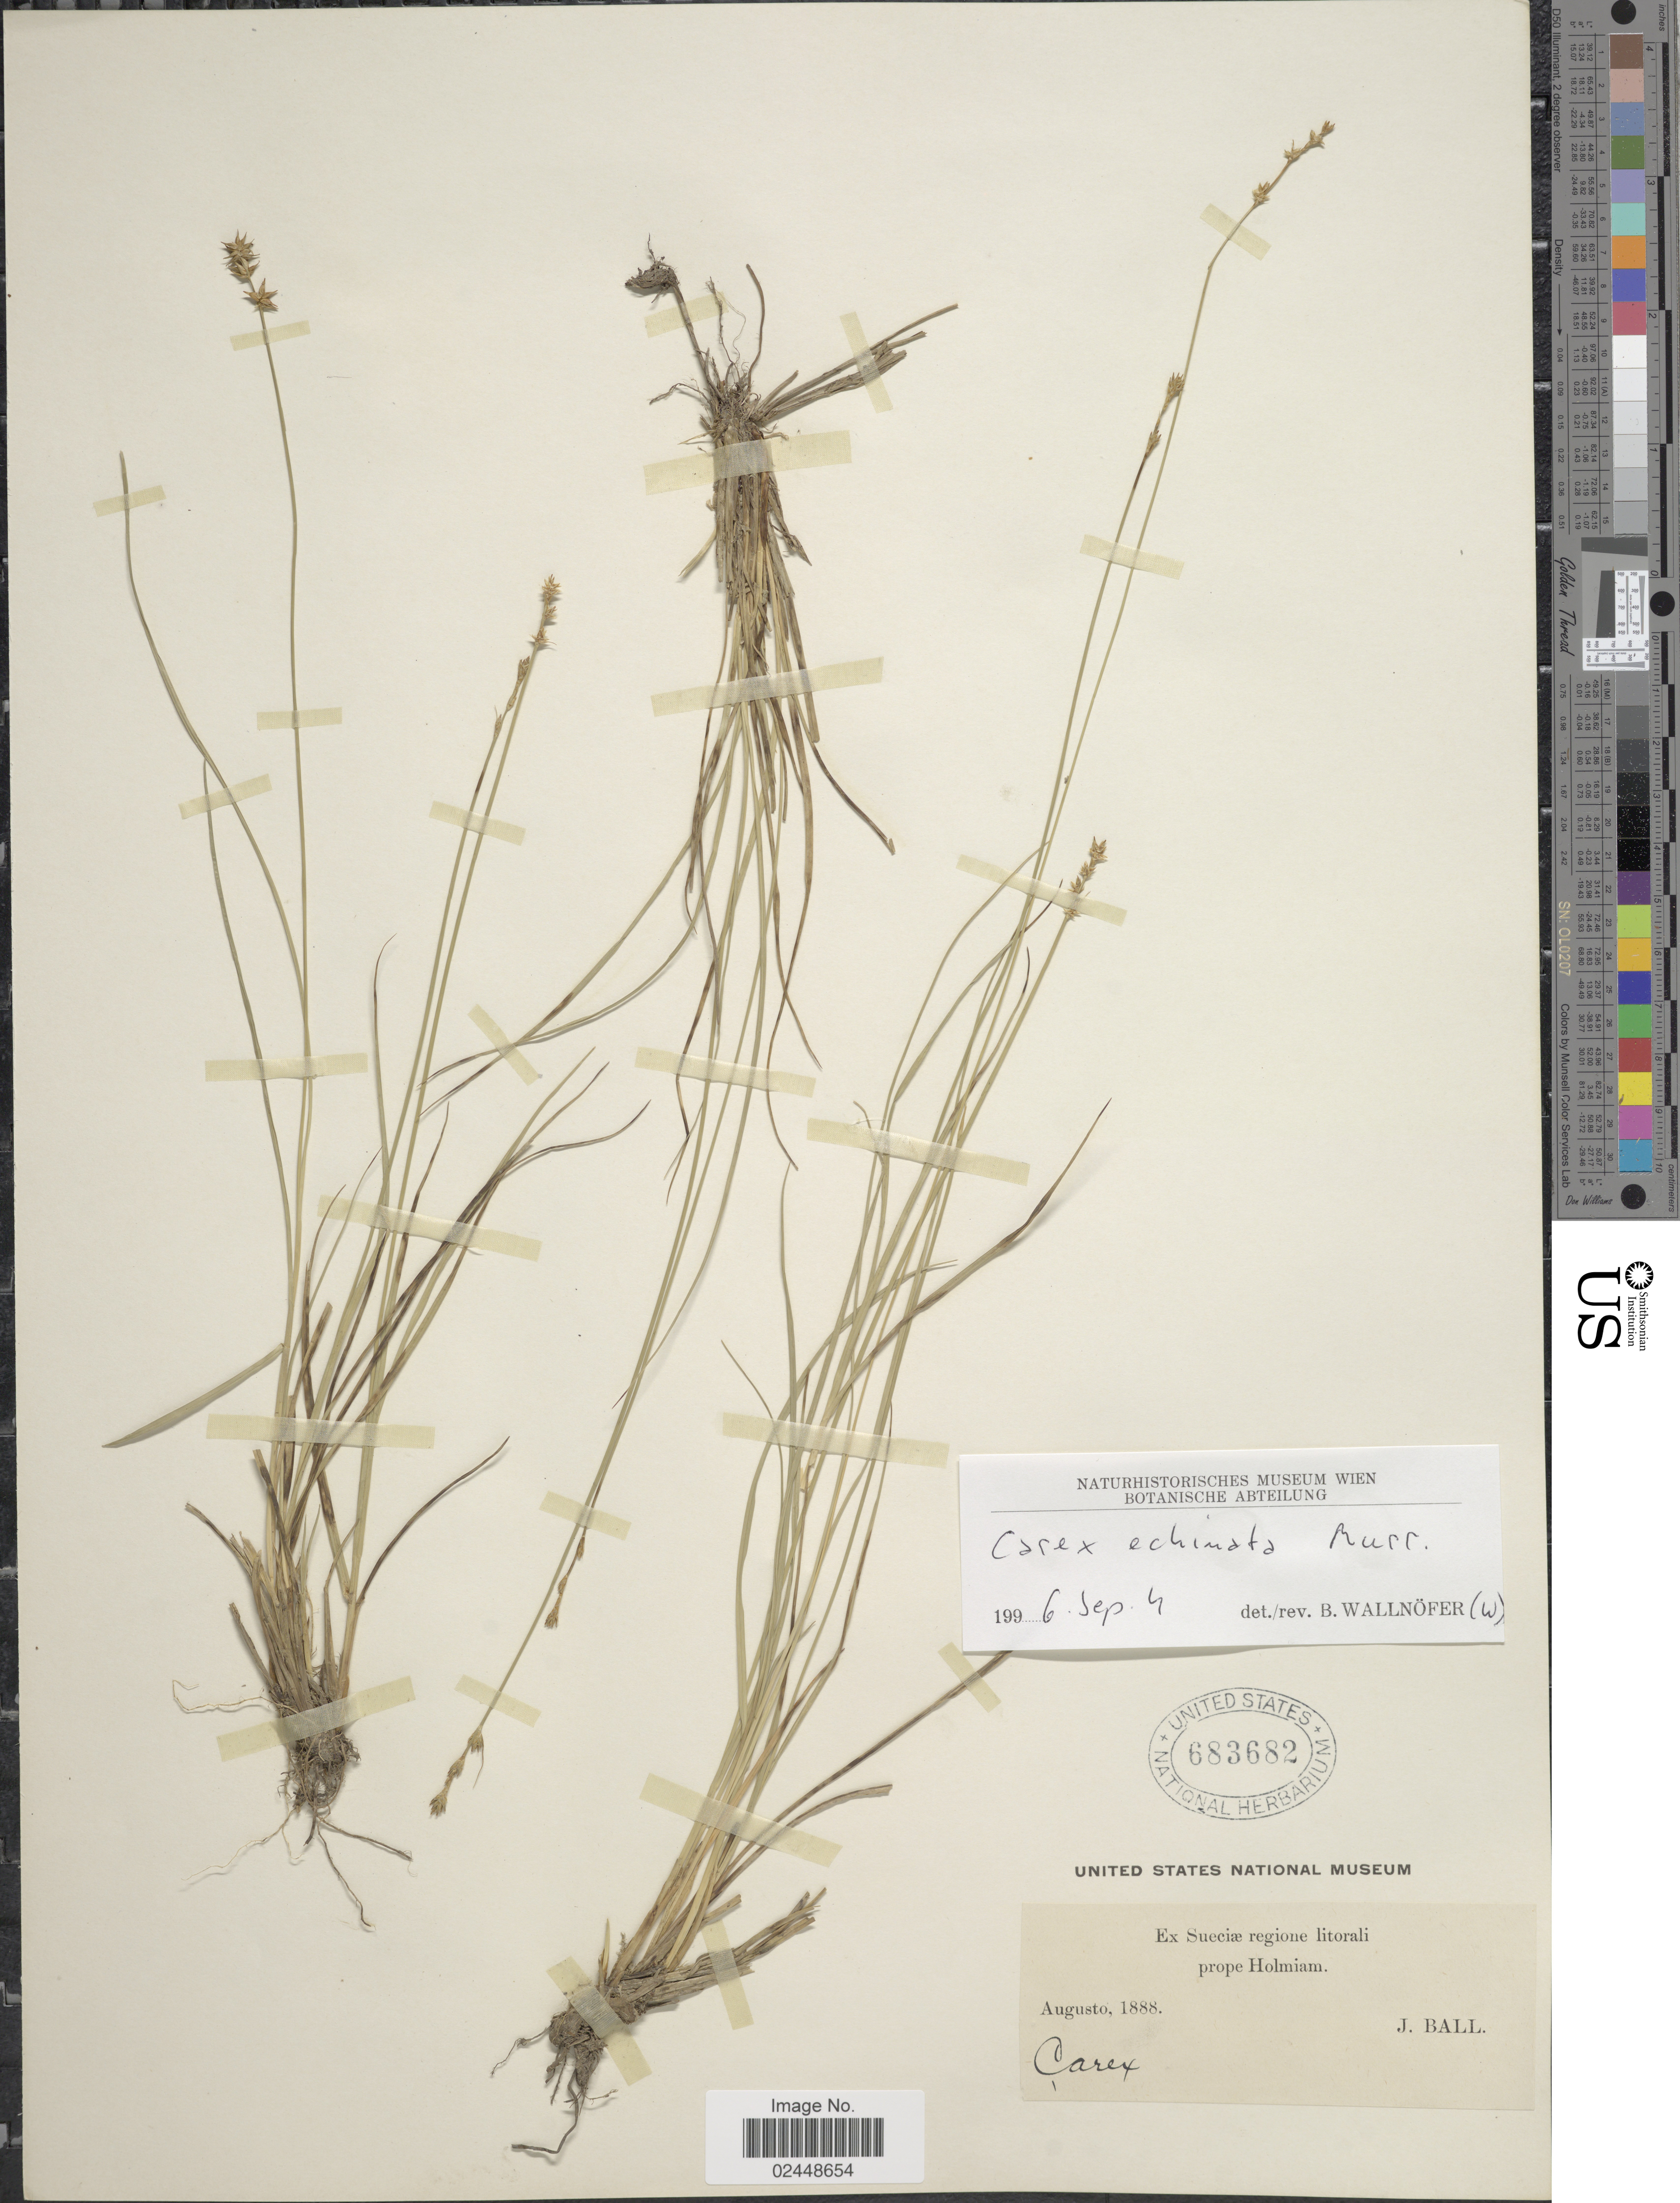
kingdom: Plantae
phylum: Tracheophyta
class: Liliopsida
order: Poales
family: Cyperaceae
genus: Carex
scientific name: Carex echinata subsp. echinata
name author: Murray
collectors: J. Ball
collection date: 1888-08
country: Sweden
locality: Sueciae regione litorali, prope Holmiam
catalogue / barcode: US 683682